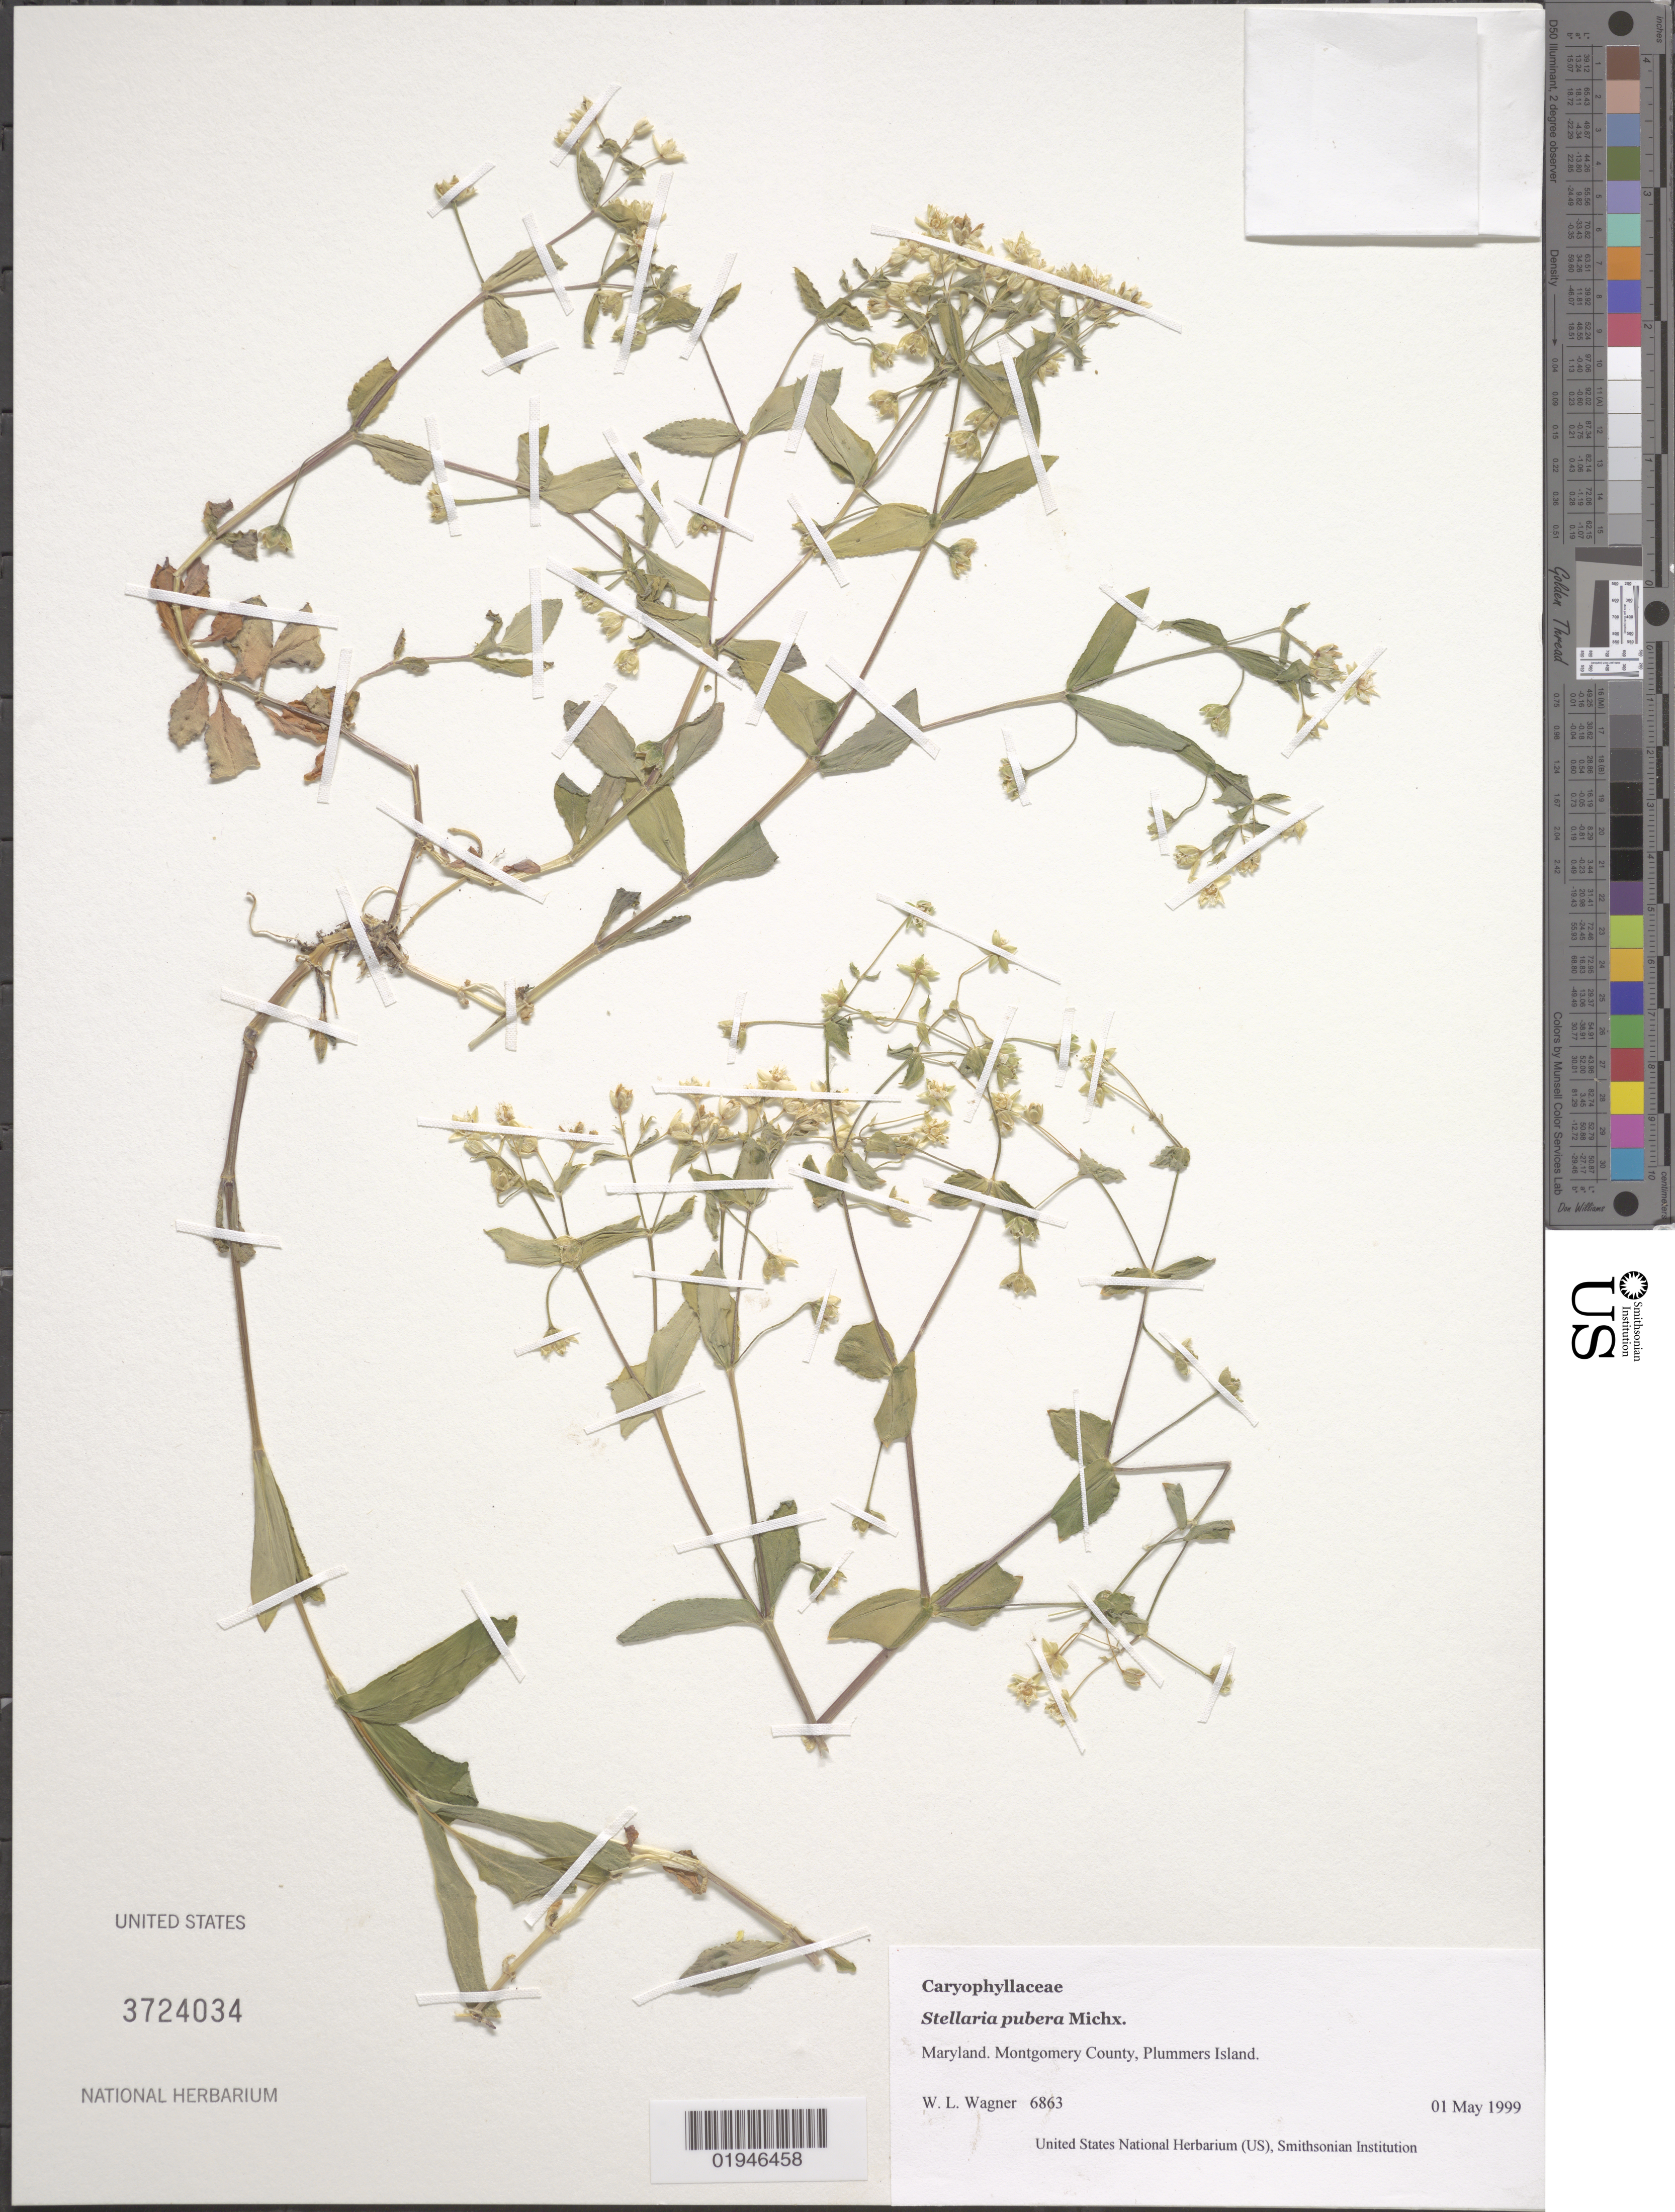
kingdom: Plantae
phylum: Tracheophyta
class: Magnoliopsida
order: Caryophyllales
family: Caryophyllaceae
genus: Stellaria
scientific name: Stellaria pubera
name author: Michx.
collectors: W. L. Wagner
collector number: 6863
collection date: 1999-05-01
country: United States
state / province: Maryland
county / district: Montgomery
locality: Plummers Island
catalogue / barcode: US 3724034